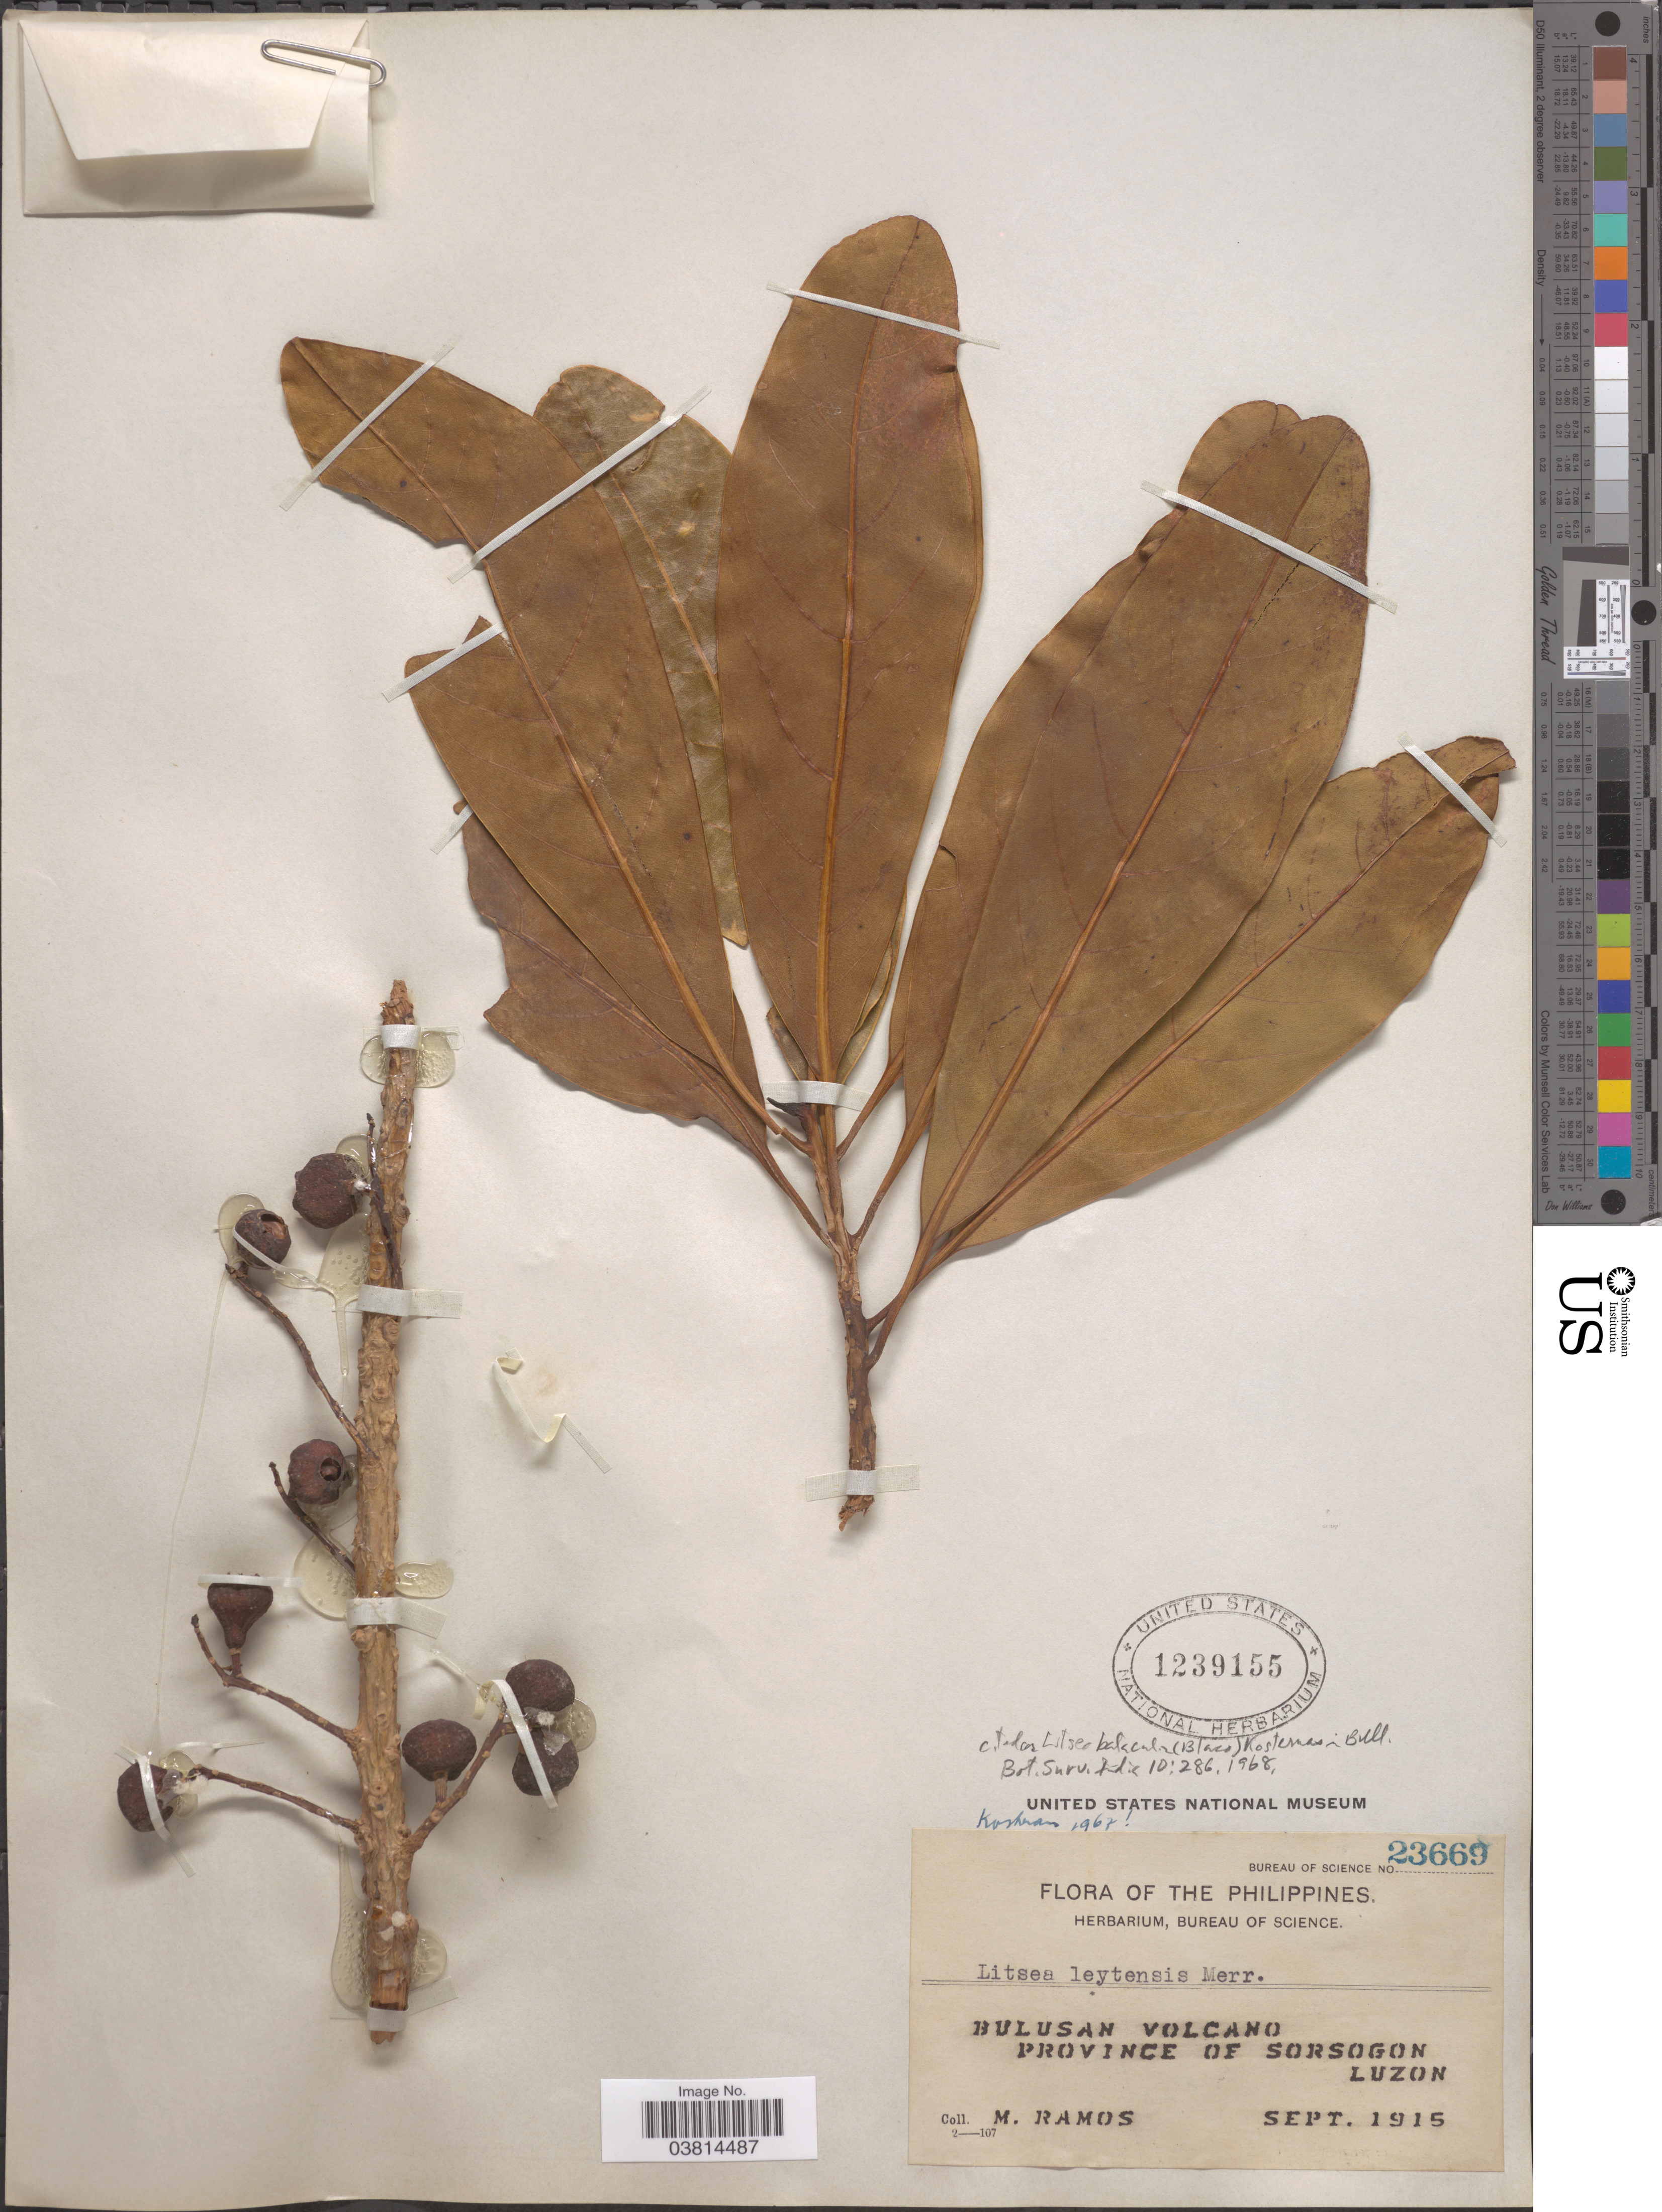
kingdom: Plantae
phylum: Tracheophyta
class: Magnoliopsida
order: Laurales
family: Lauraceae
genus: Litsea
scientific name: Litsea baticulin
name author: (Blanco) Kosterm.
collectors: M. Ramos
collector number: Bureau of Science 23669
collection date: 1915-09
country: Philippines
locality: Bulusan Volcano. Province of Sorsogon. Luzon.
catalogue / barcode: US 1239155